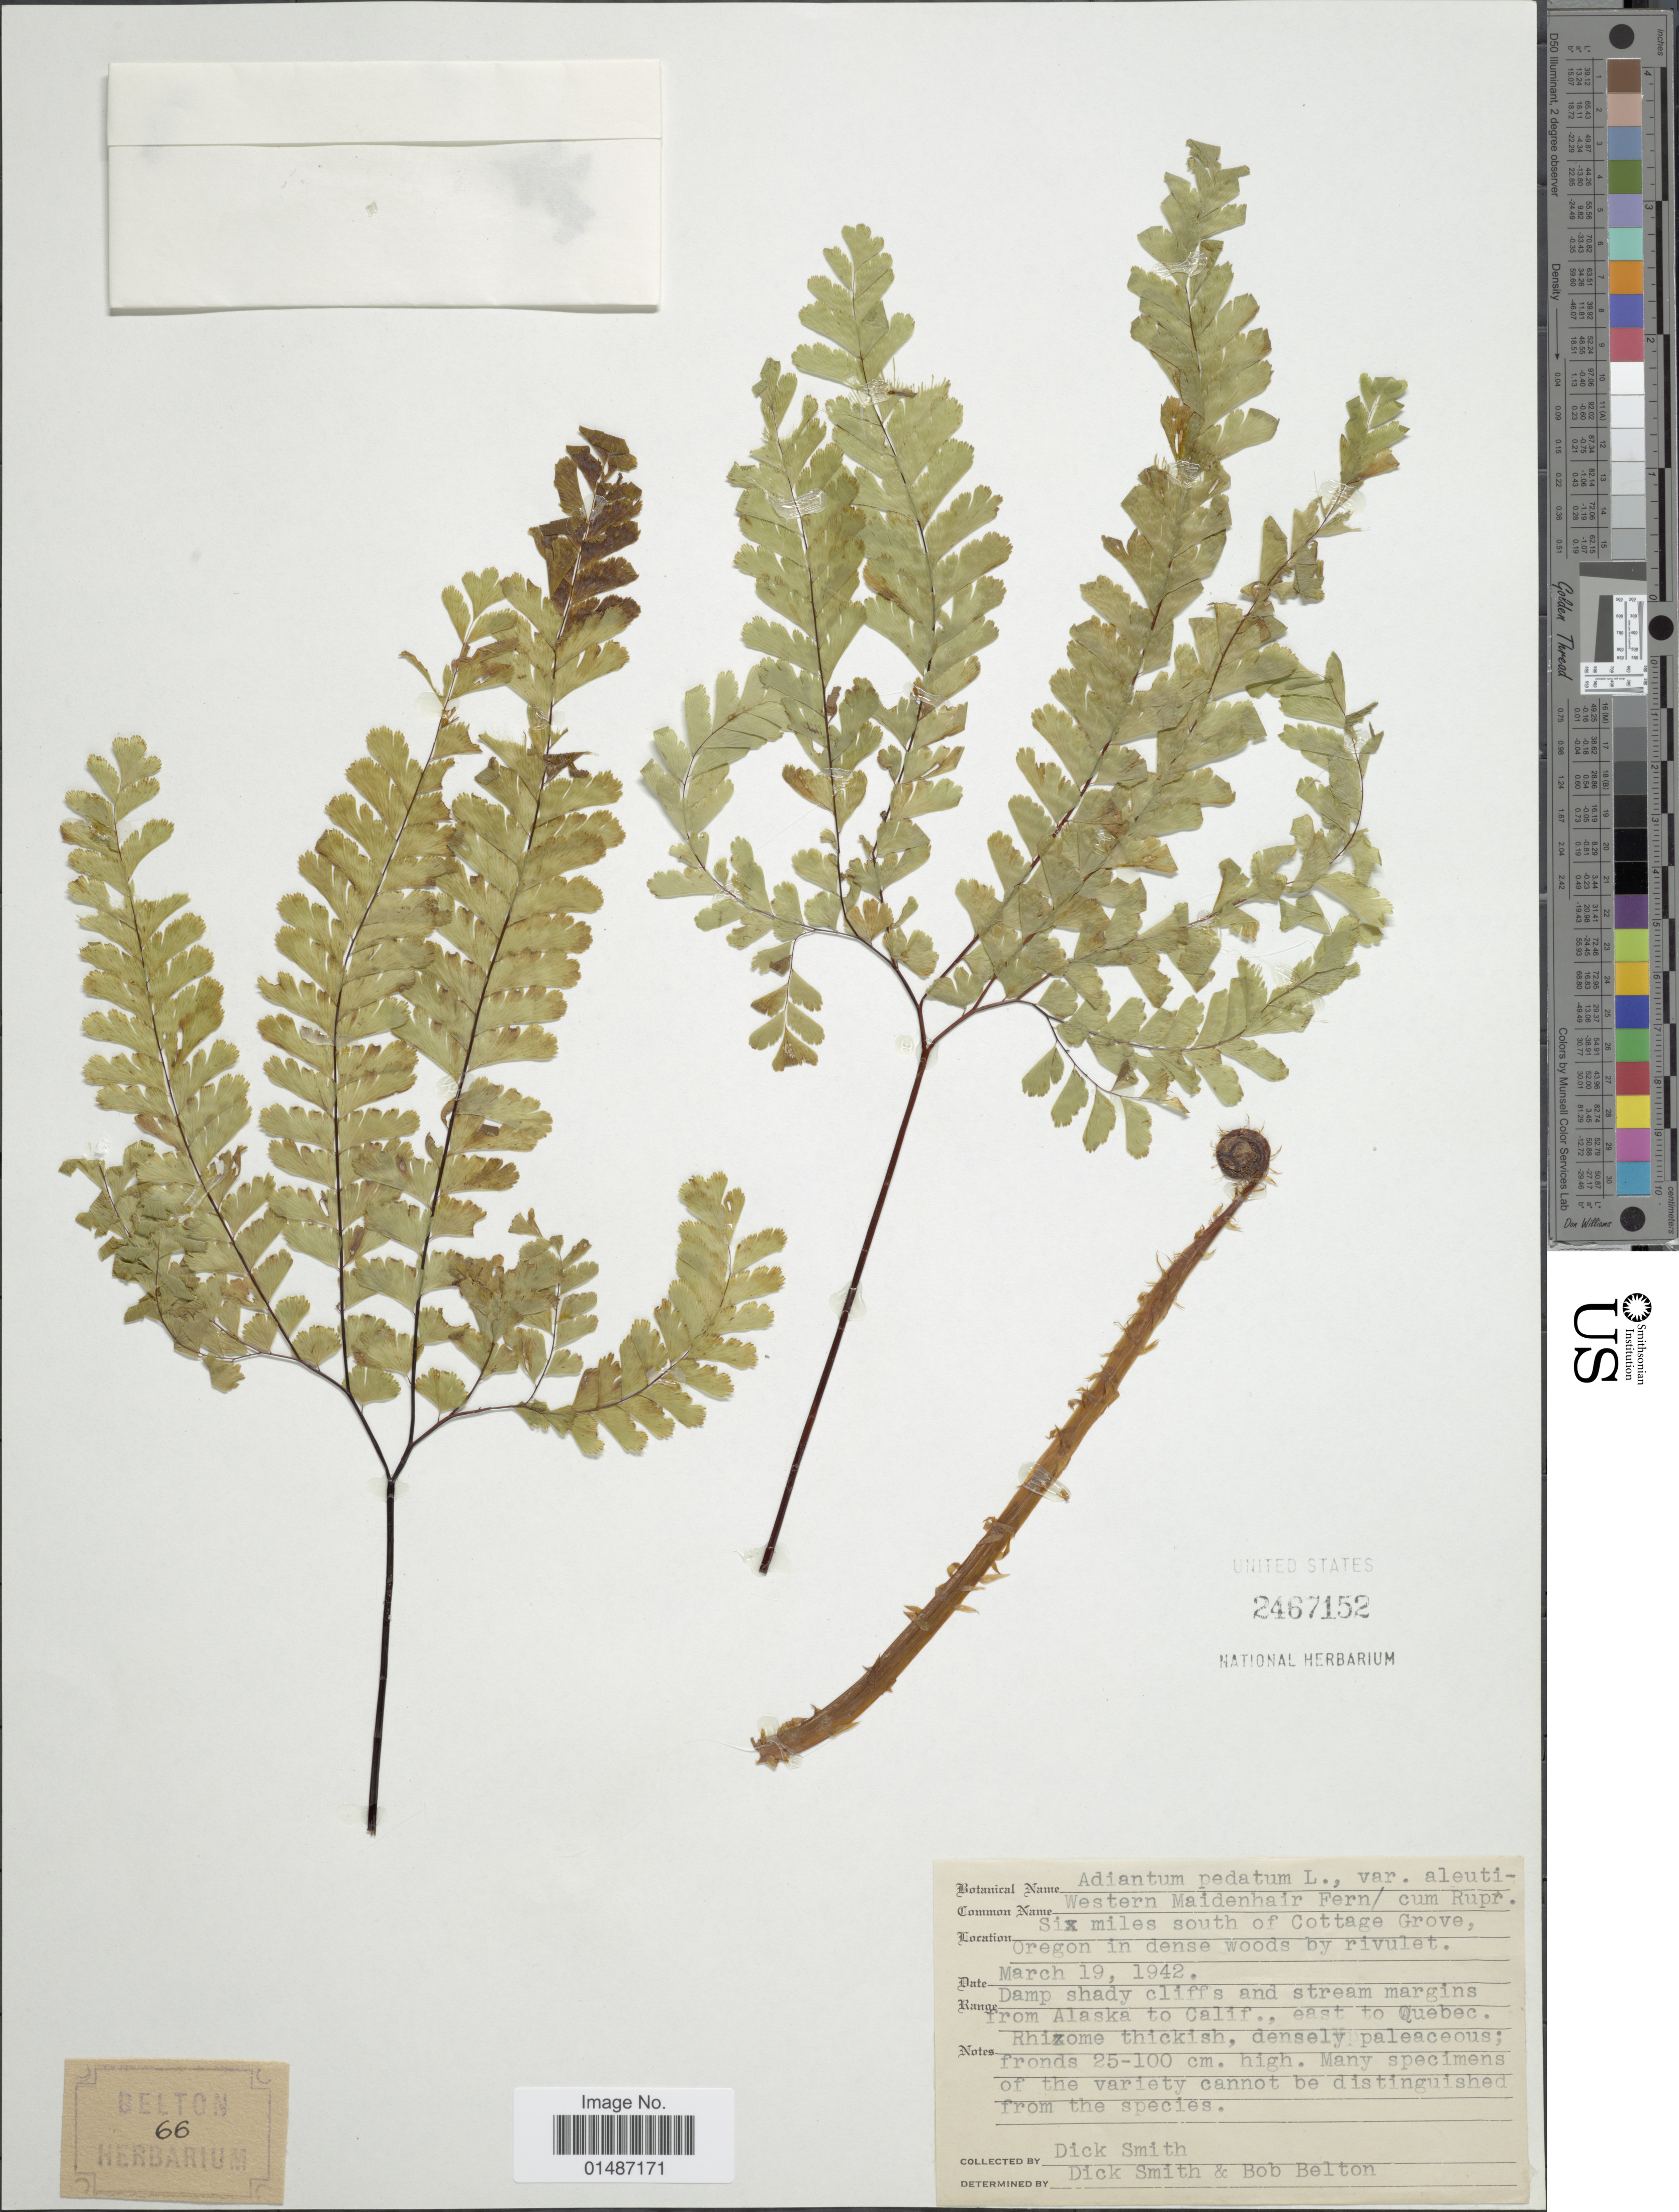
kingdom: Plantae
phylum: Tracheophyta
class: Polypodiopsida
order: Polypodiales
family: Pteridaceae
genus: Adiantum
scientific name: Adiantum pedatum subsp. aleuticum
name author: (Rupr.) Calder & Roy L. Taylor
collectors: D. Smith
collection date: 1942-03-19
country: United States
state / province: Oregon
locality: Six miles S of Cottage Grove. Damp shady cliffs and stream margins from Alaska to Calif., east to Quebec.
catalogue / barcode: US 2467152